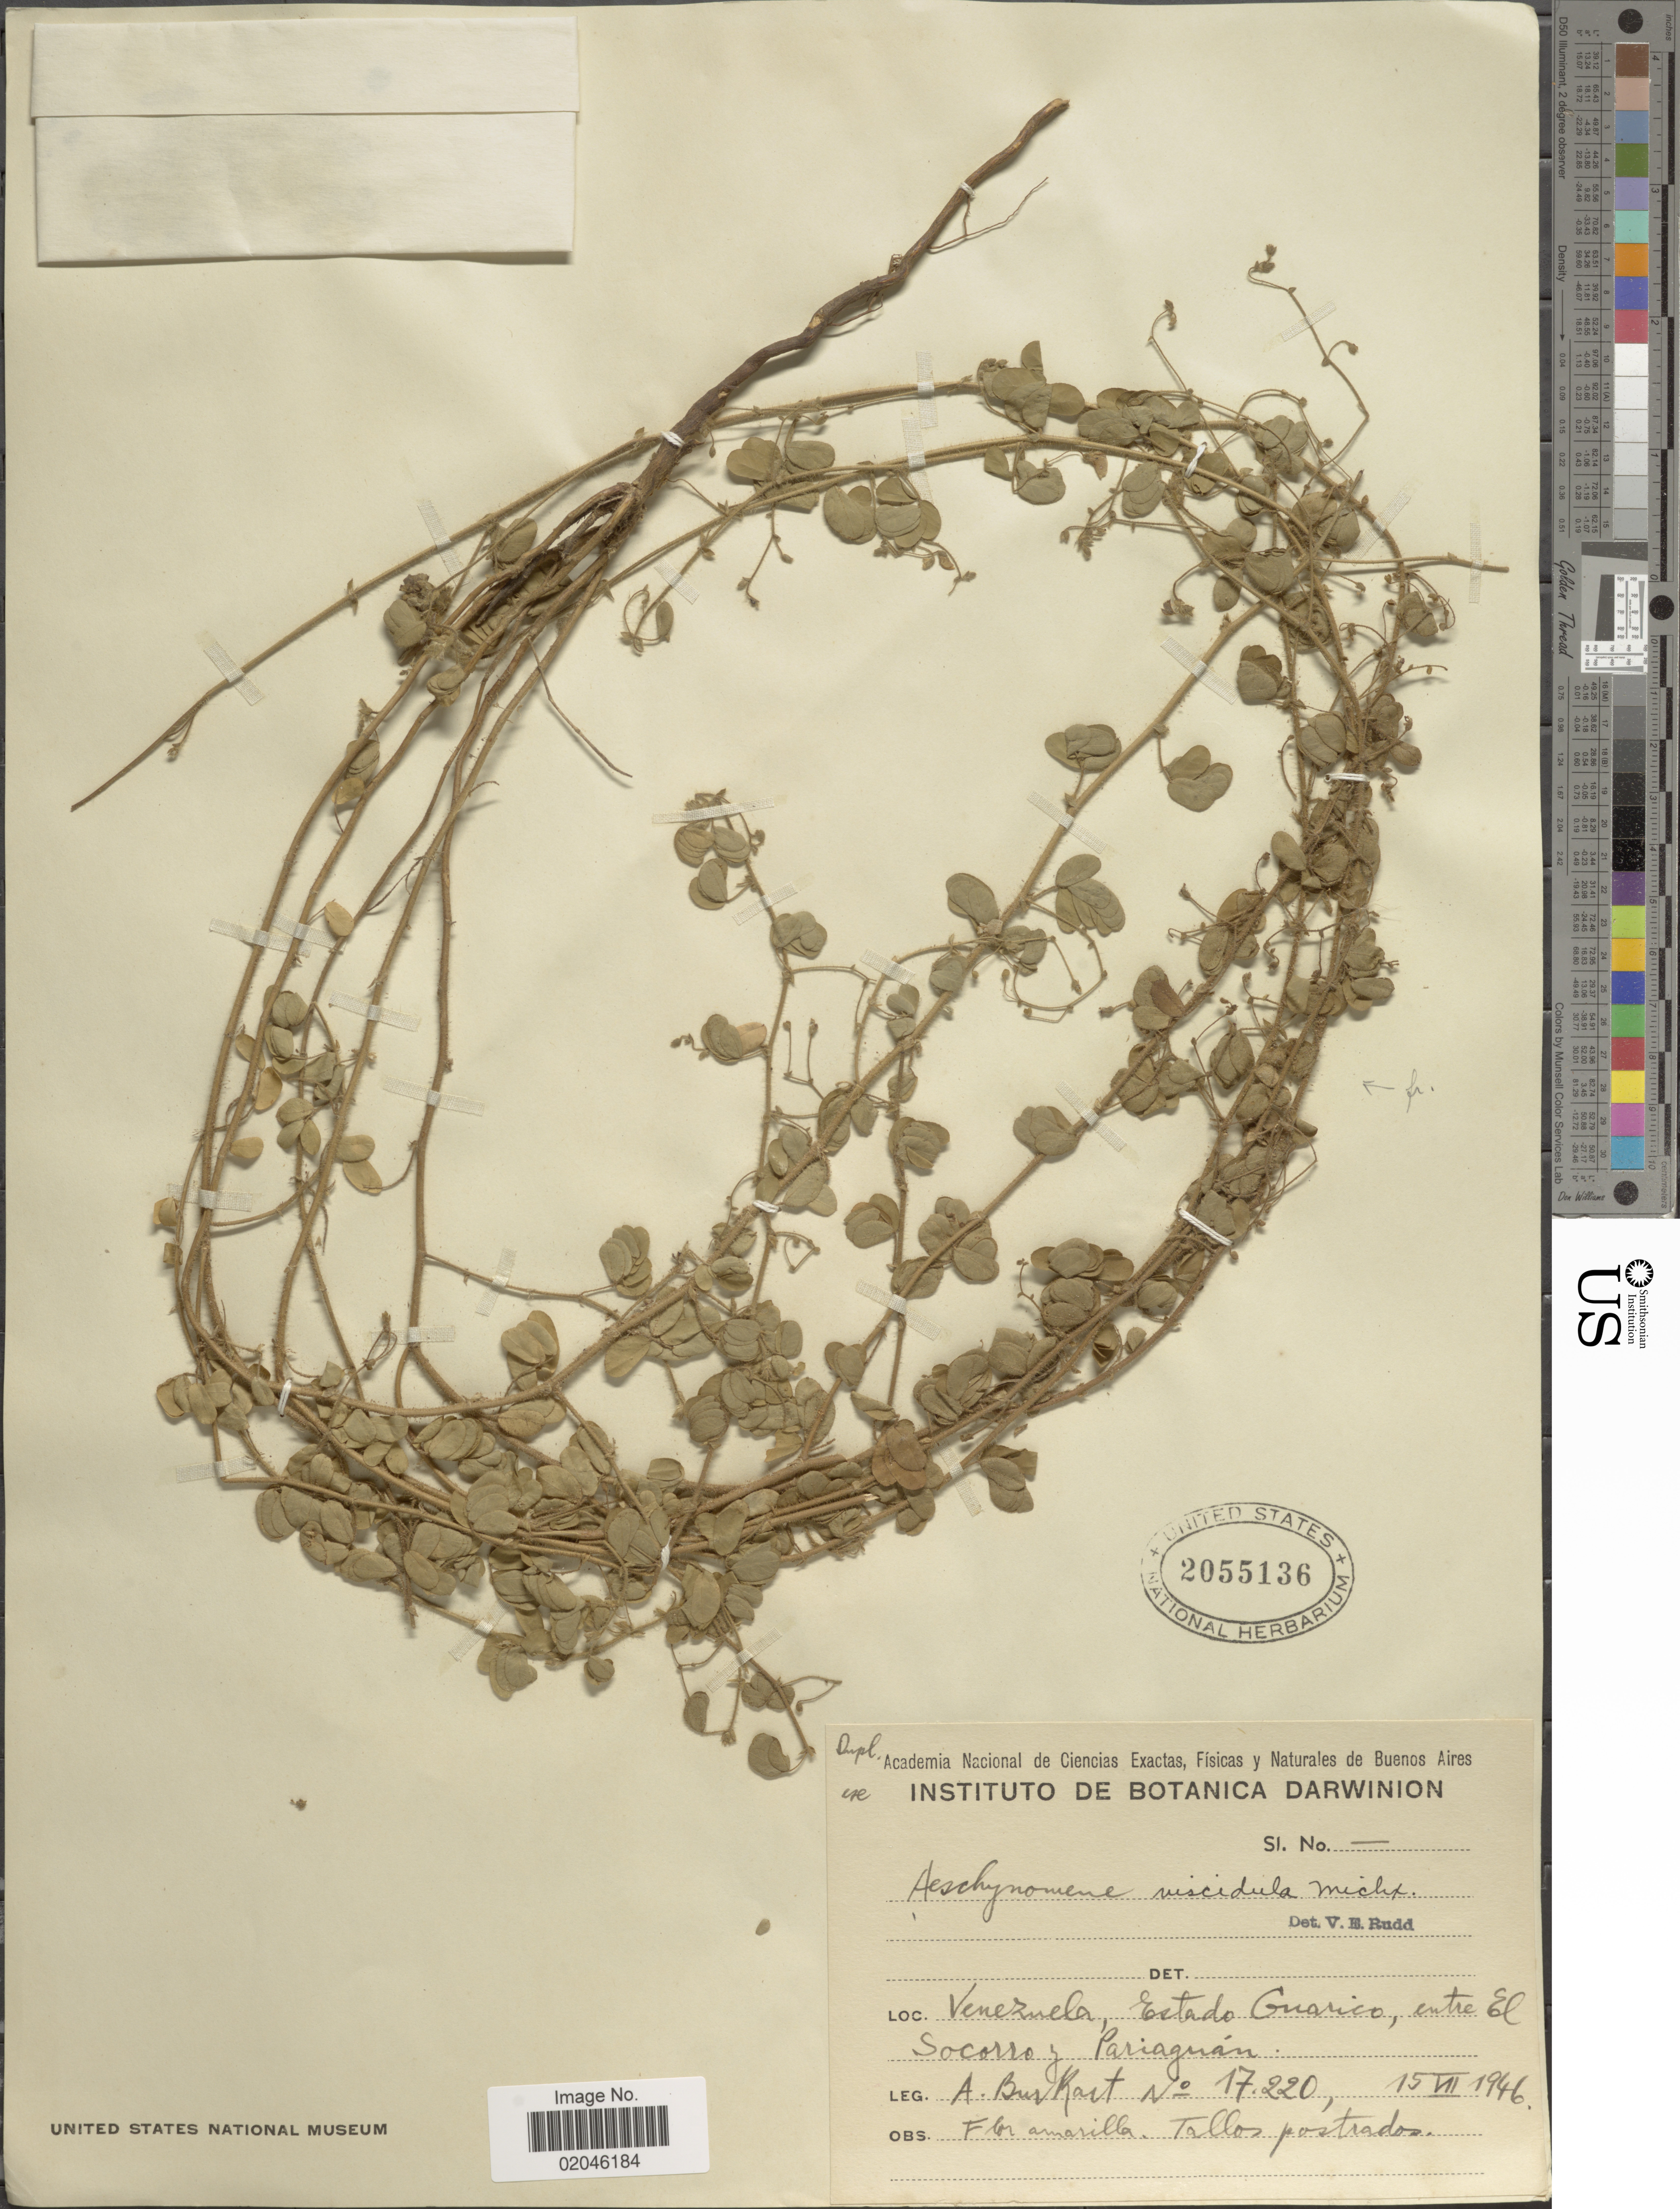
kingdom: Plantae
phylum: Tracheophyta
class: Magnoliopsida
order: Fabales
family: Fabaceae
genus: Aeschynomene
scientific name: Aeschynomene viscidula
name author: Michx.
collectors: A. E. Burkart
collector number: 17220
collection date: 1946-07-15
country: Venezuela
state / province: Guárico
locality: Entre El Socorro y Pariaguan.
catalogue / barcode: US 2055136